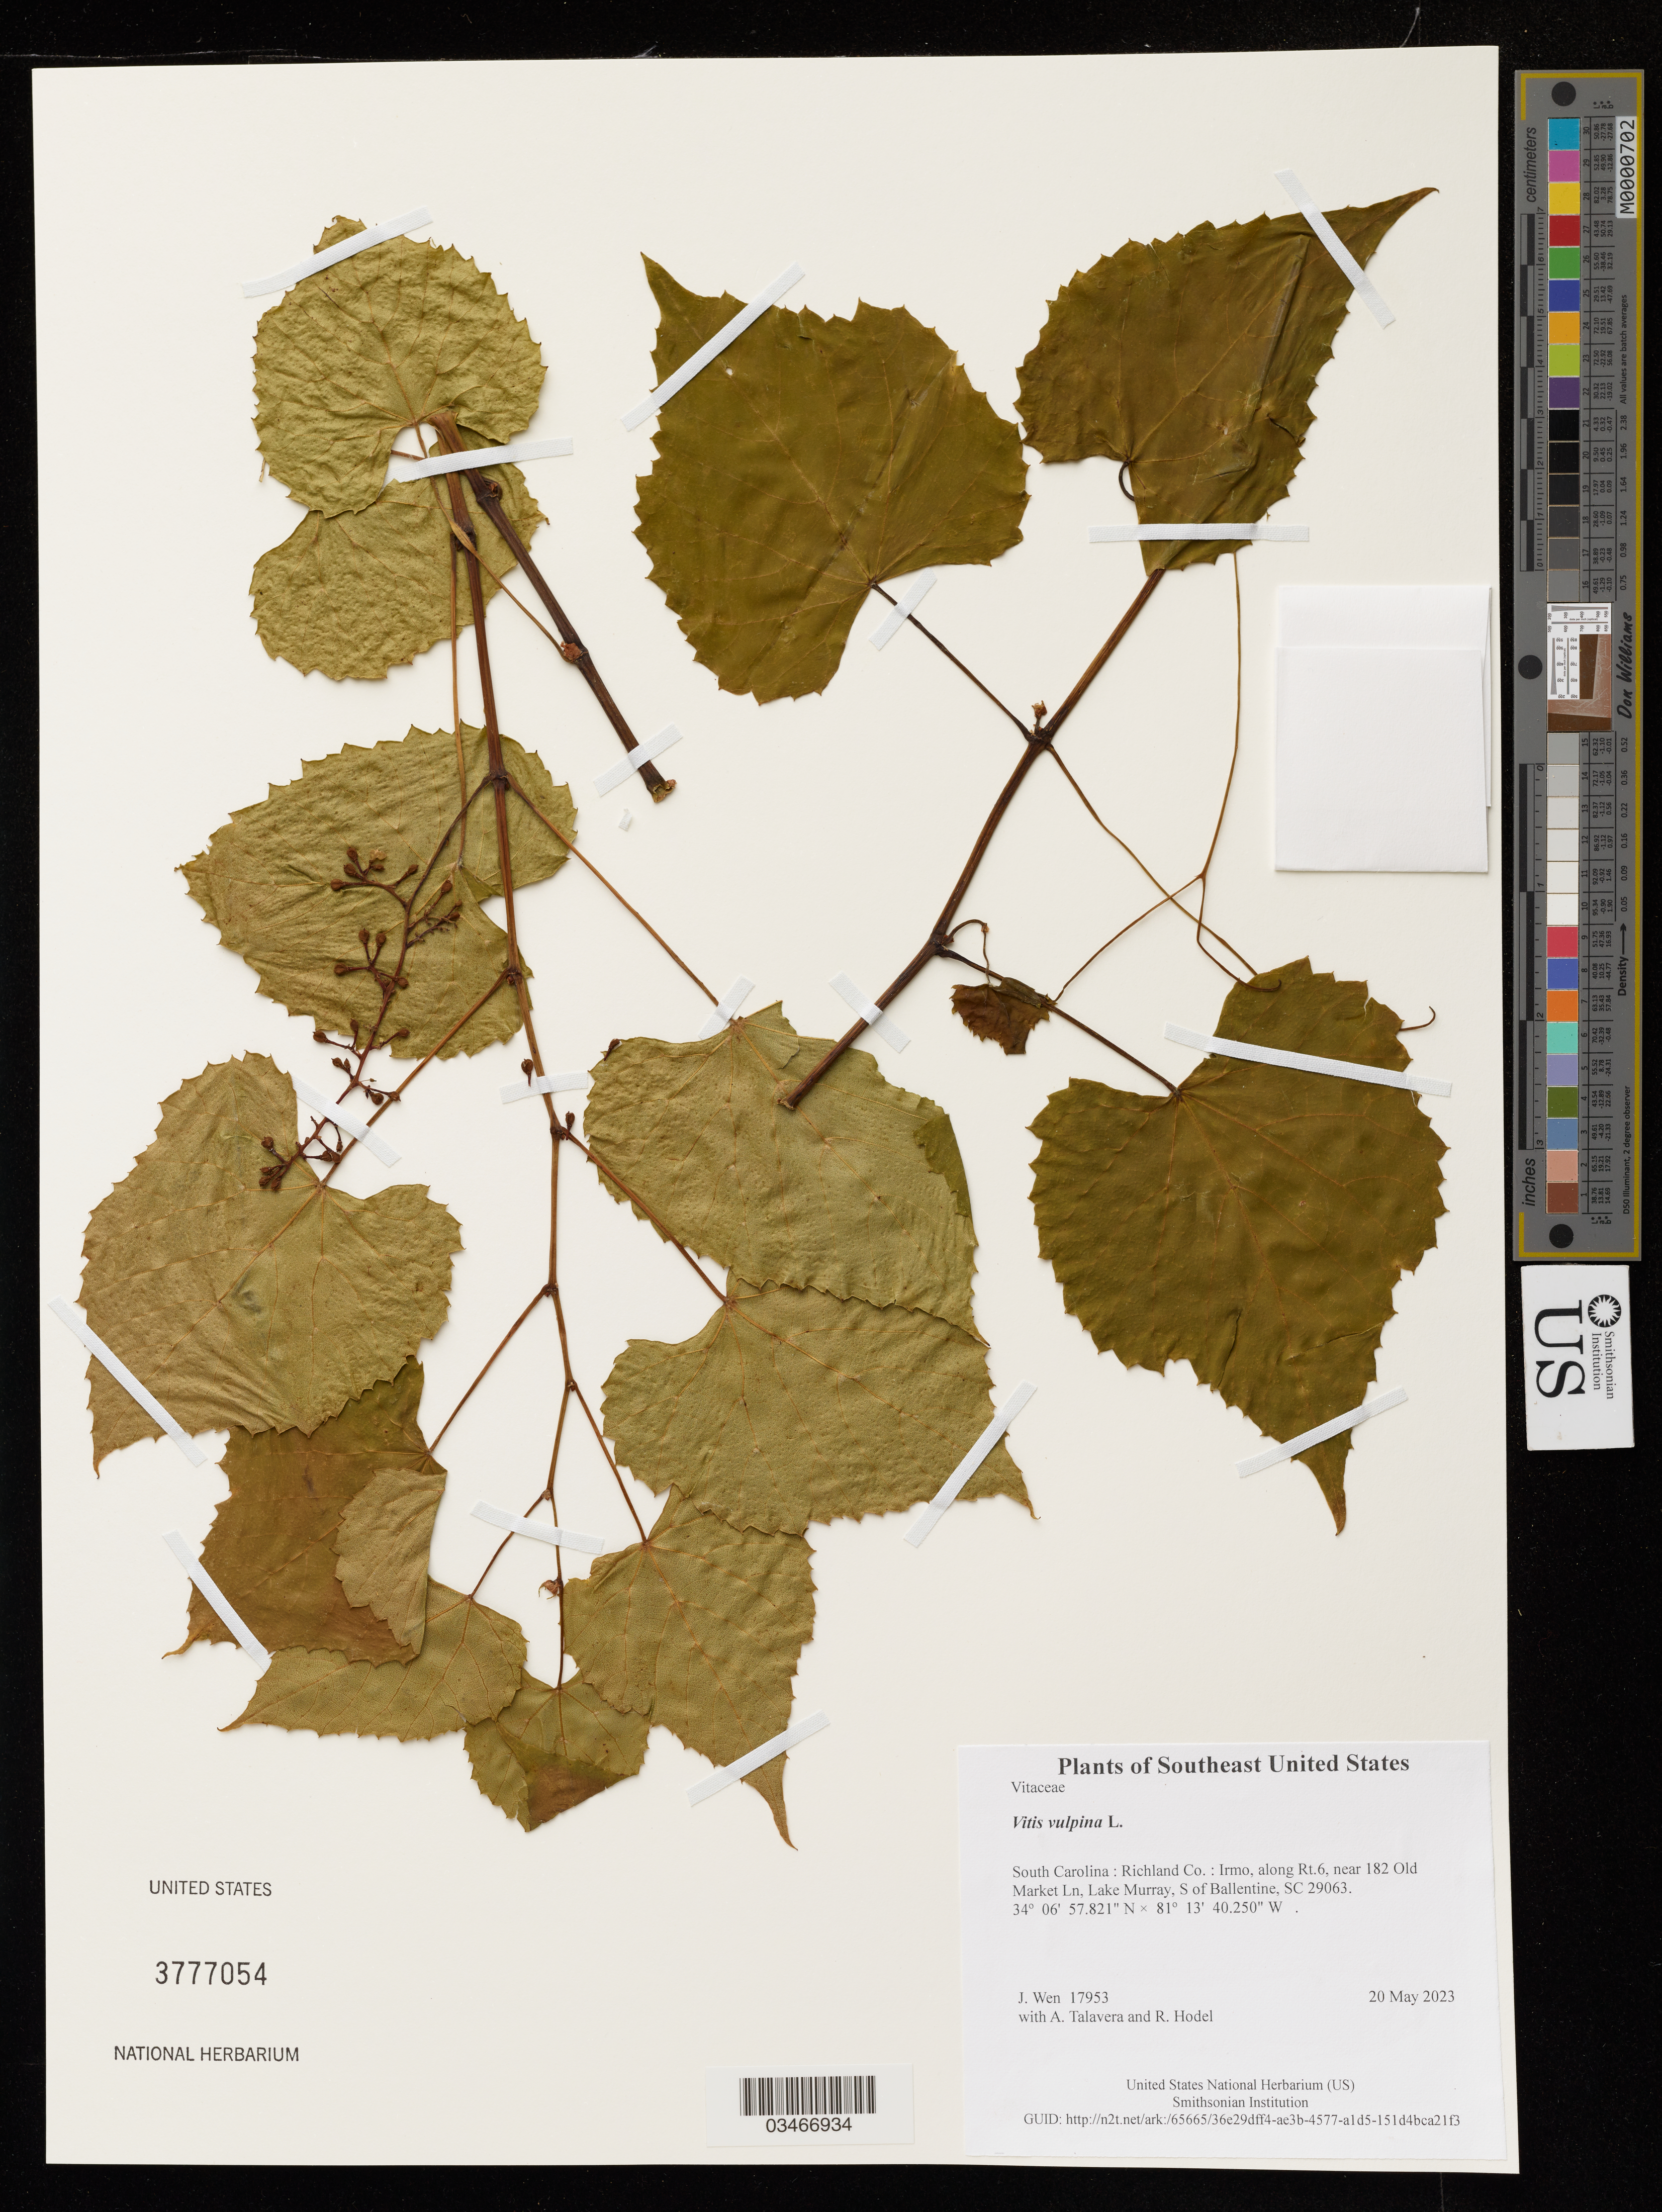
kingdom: Plantae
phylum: Tracheophyta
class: Magnoliopsida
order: Vitales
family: Vitaceae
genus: Vitis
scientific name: Vitis vulpina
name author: L.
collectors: J. Wen, A. Talavera & R. Hodel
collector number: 17953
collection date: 2023-05-20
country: United States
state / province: South Carolina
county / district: Richland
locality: Irmo, along Rt.6, near 182 Old Market Ln, Lake Murray, S of Ballentine, SC 29063.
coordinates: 34.1160613 N, 81.2278472 W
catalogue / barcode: US 3777054